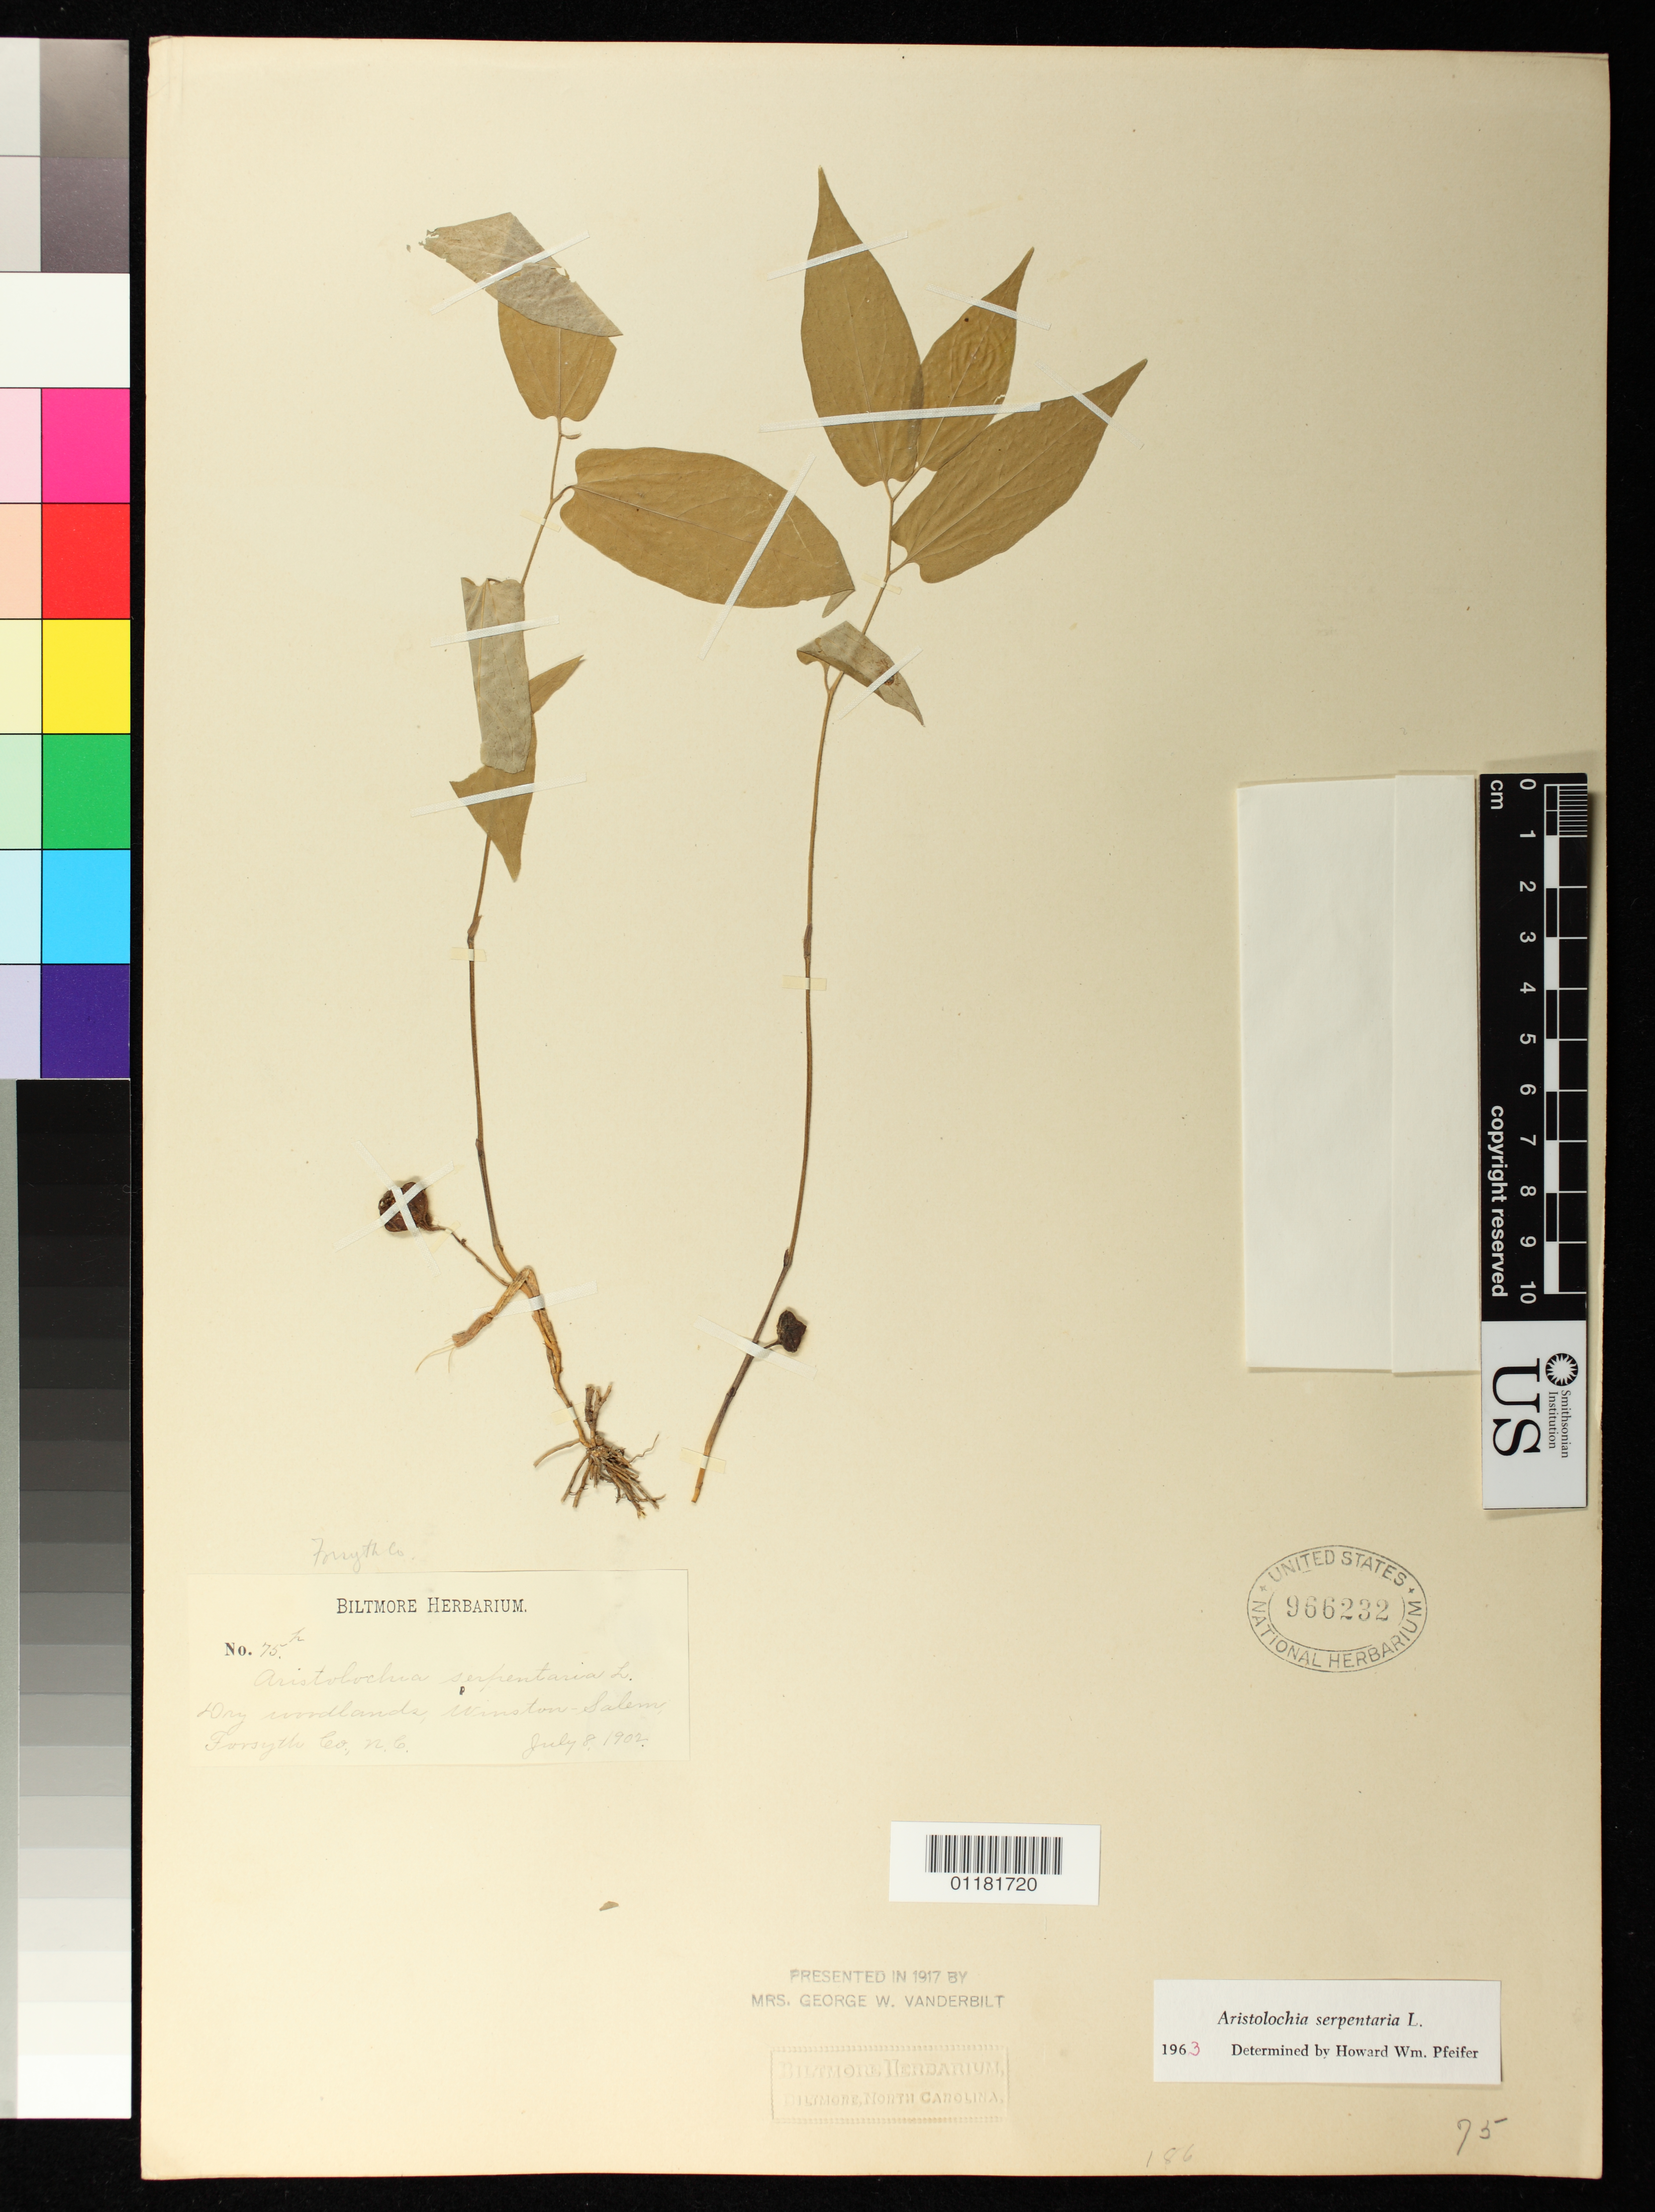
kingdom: Plantae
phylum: Tracheophyta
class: Magnoliopsida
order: Piperales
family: Aristolochiaceae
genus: Aristolochia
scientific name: Aristolochia serpentaria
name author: L.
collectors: ex herb. Biltmore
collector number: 75h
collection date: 1902-07-08 or 1902-08-07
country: United States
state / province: North Carolina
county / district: Forsyth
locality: Forsyth County, Winston-Salem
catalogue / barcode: US 966232